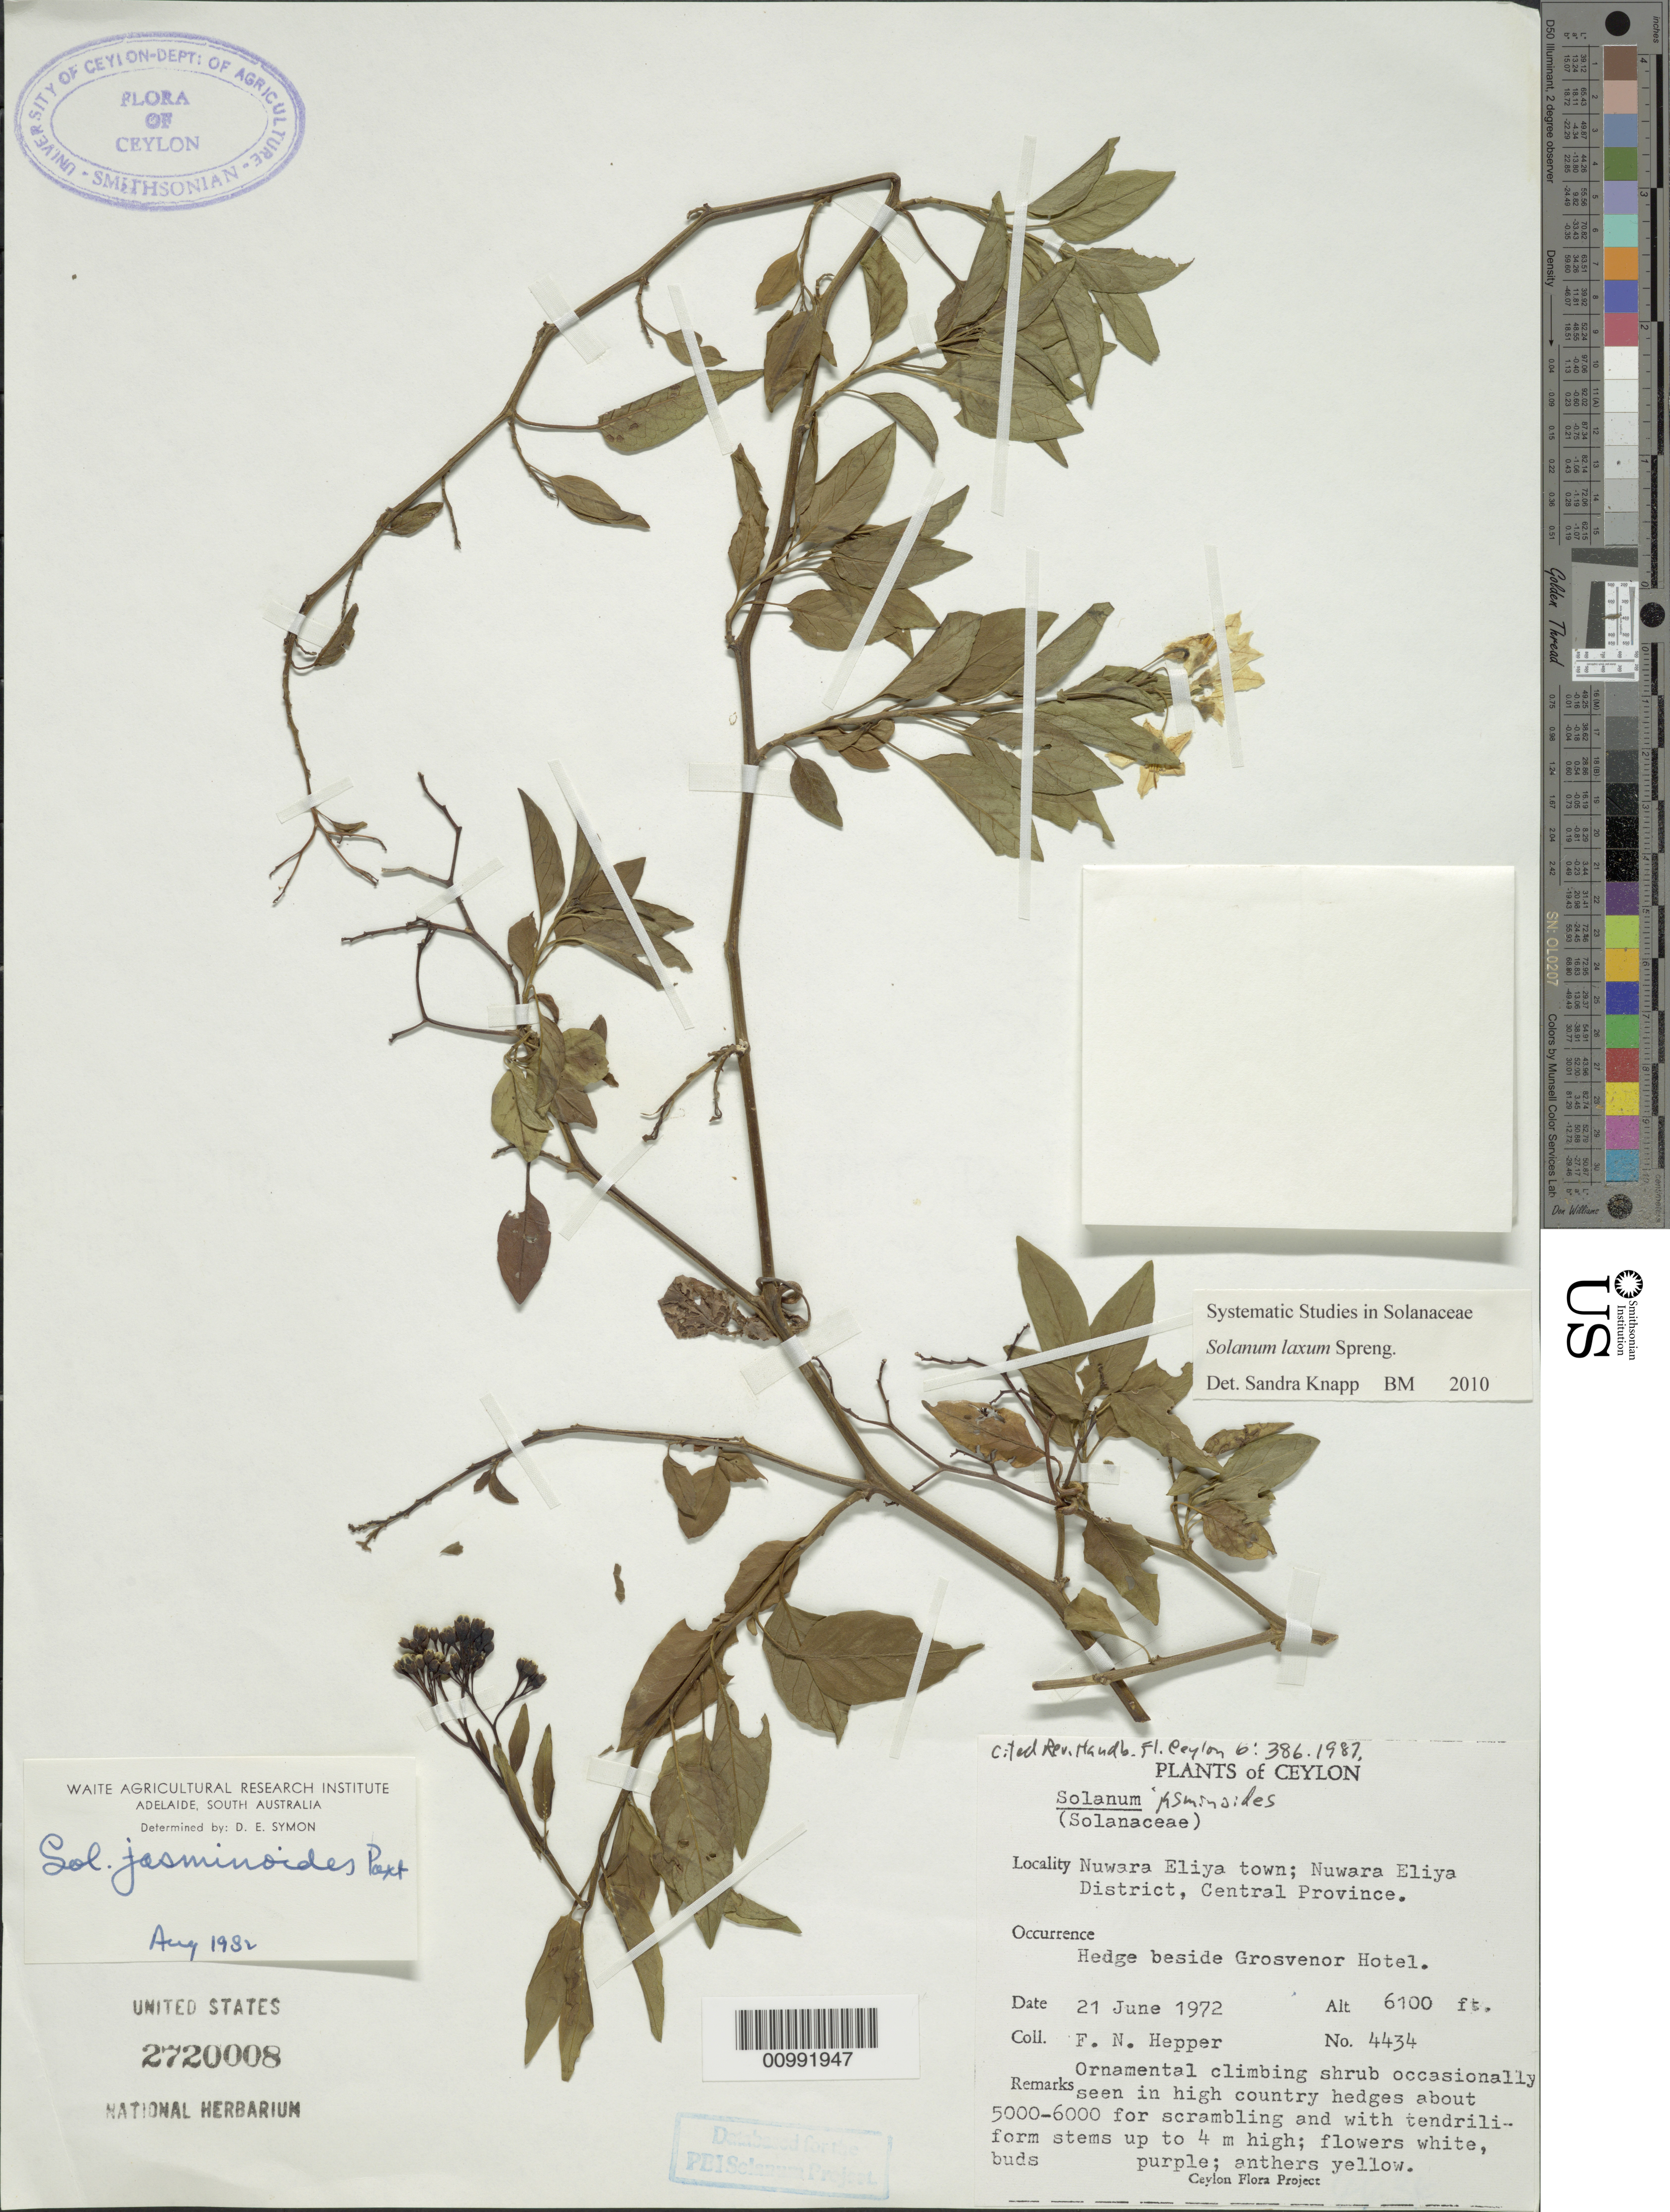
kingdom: Plantae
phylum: Tracheophyta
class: Magnoliopsida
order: Solanales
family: Solanaceae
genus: Solanum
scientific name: Solanum laxum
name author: Spreng.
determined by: Knapp, S. D.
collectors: F. Hepper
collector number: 4434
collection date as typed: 21 Jun 1972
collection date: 1972-06-21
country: Sri Lanka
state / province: Central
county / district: Nuwara Eliya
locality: beside Grosvenor Hotel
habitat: in hedge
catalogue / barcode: US 2720008